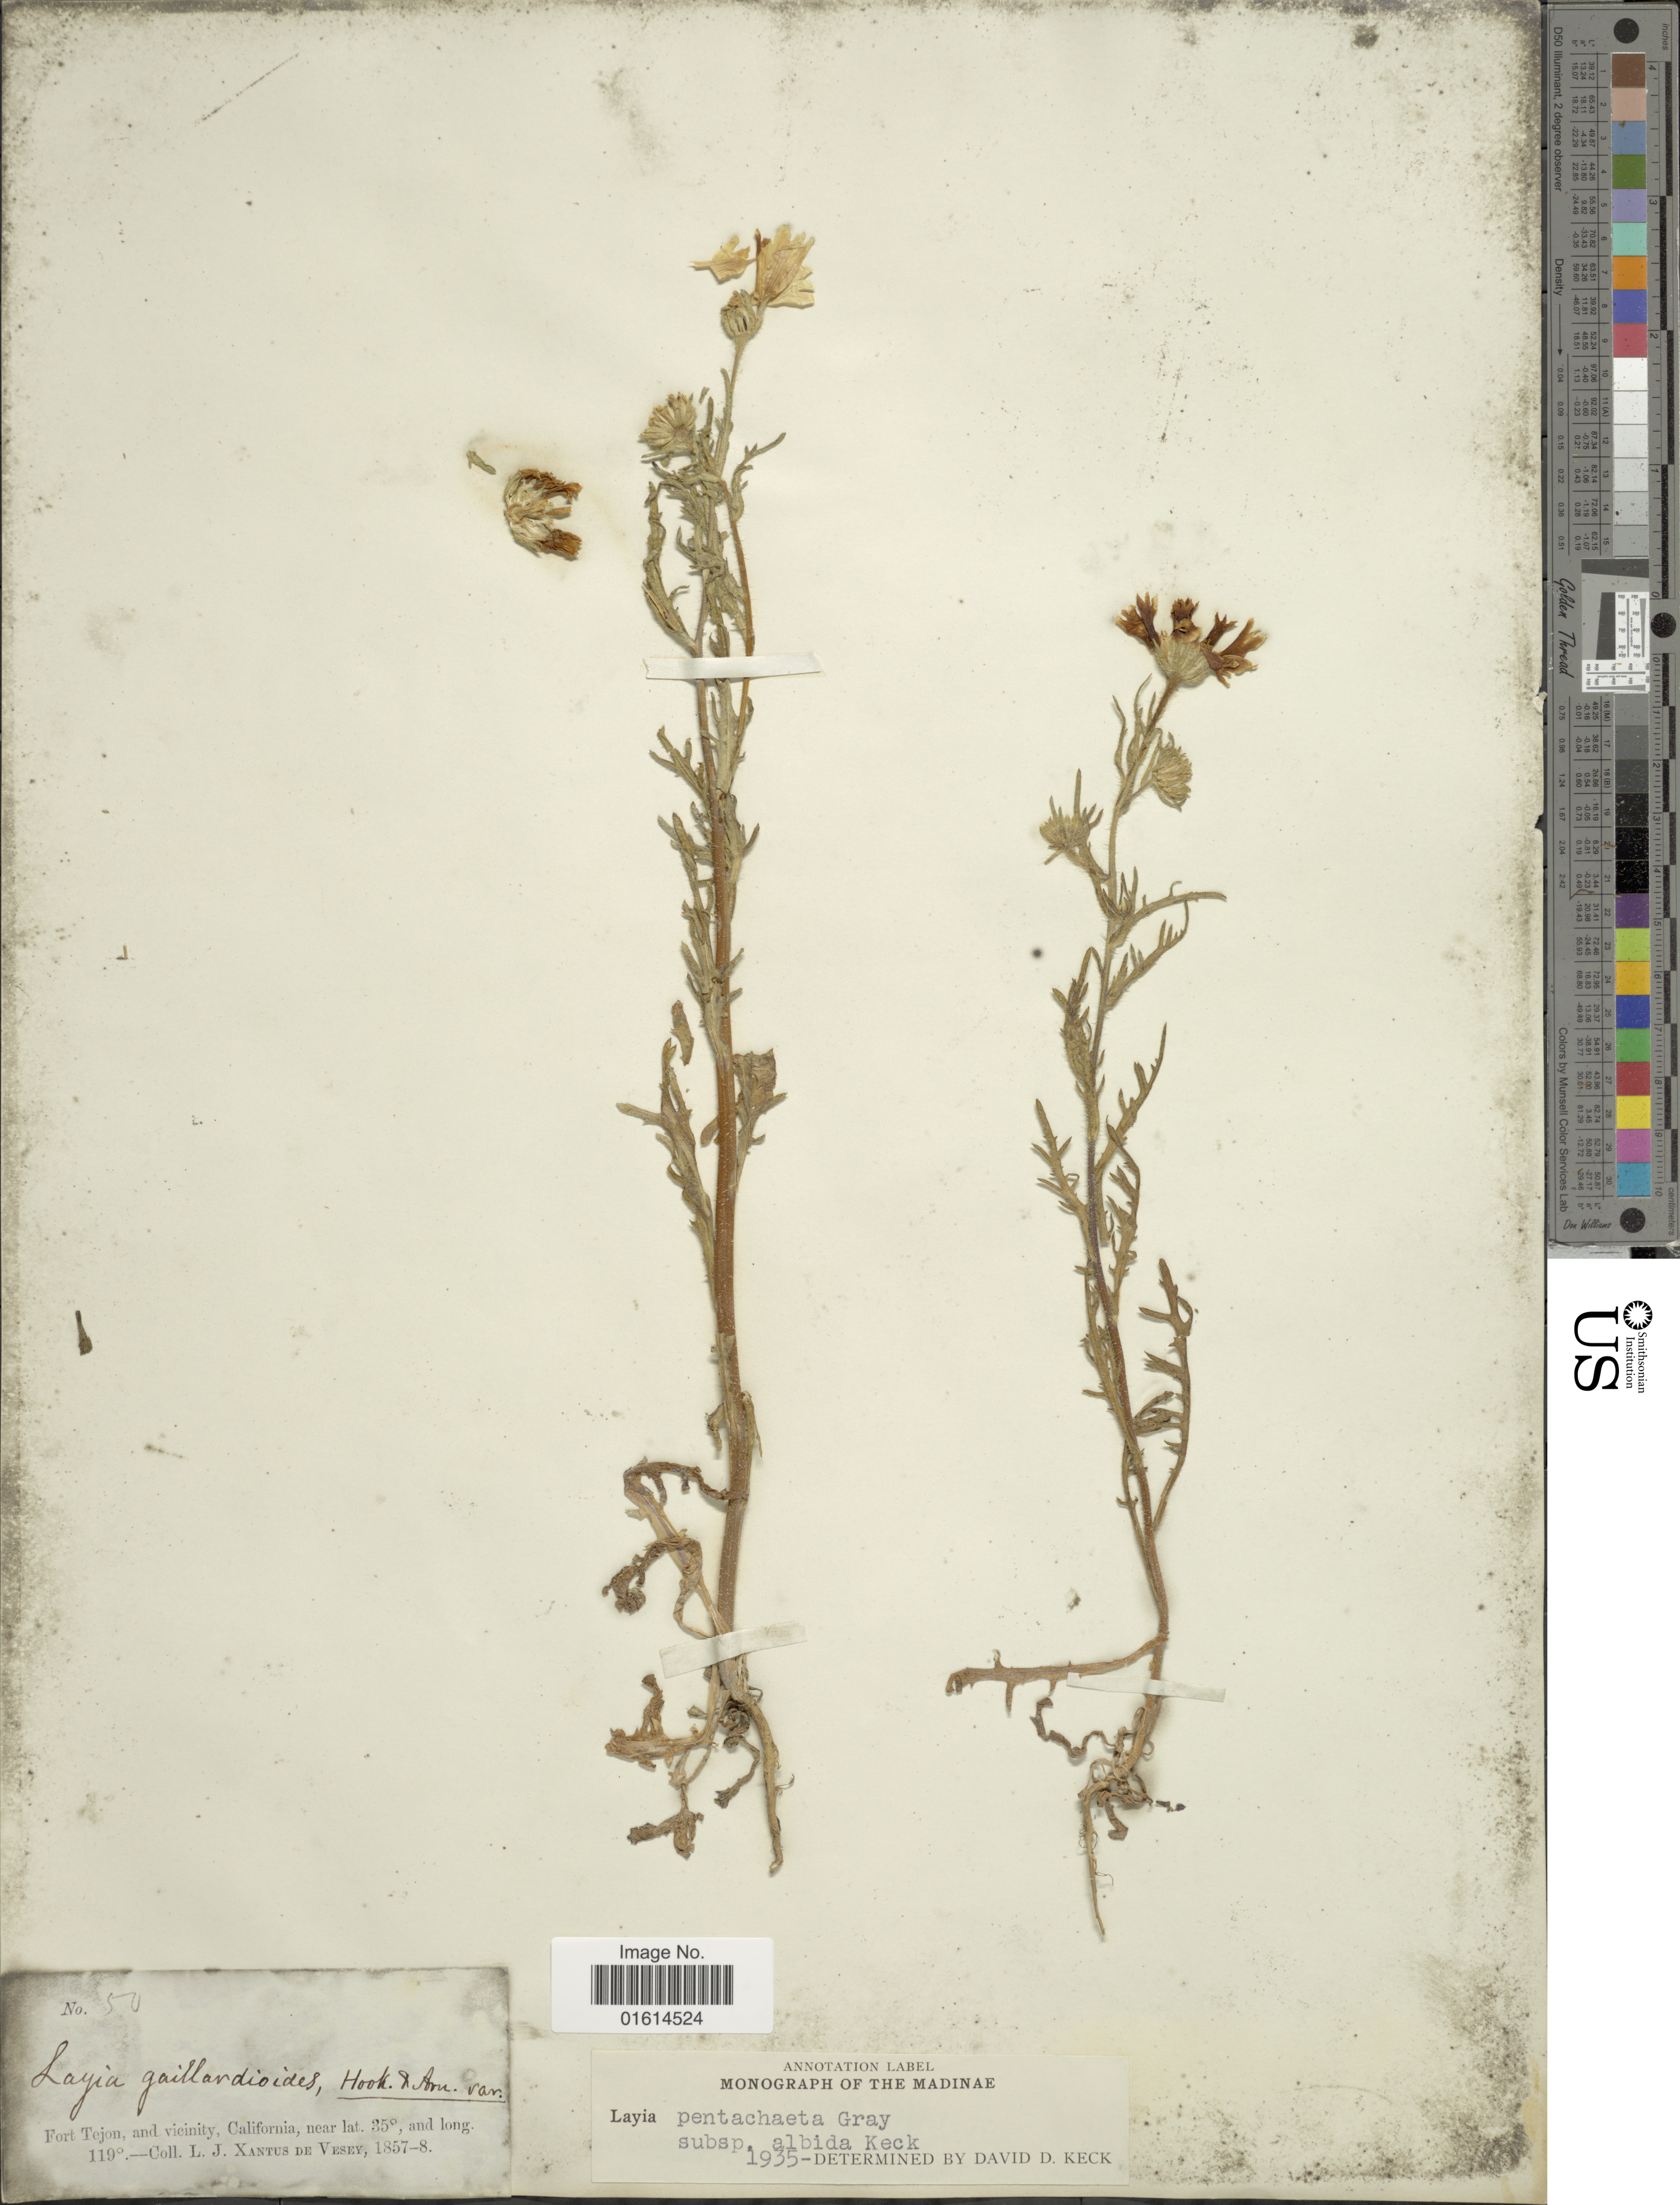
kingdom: Plantae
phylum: Tracheophyta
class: Magnoliopsida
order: Asterales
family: Asteraceae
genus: Layia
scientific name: Layia pentachaeta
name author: A. Gray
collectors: L. Xantus de Vesey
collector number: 50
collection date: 1857/1858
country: United States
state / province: California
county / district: Kern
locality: Fort Tejon, and vicinity